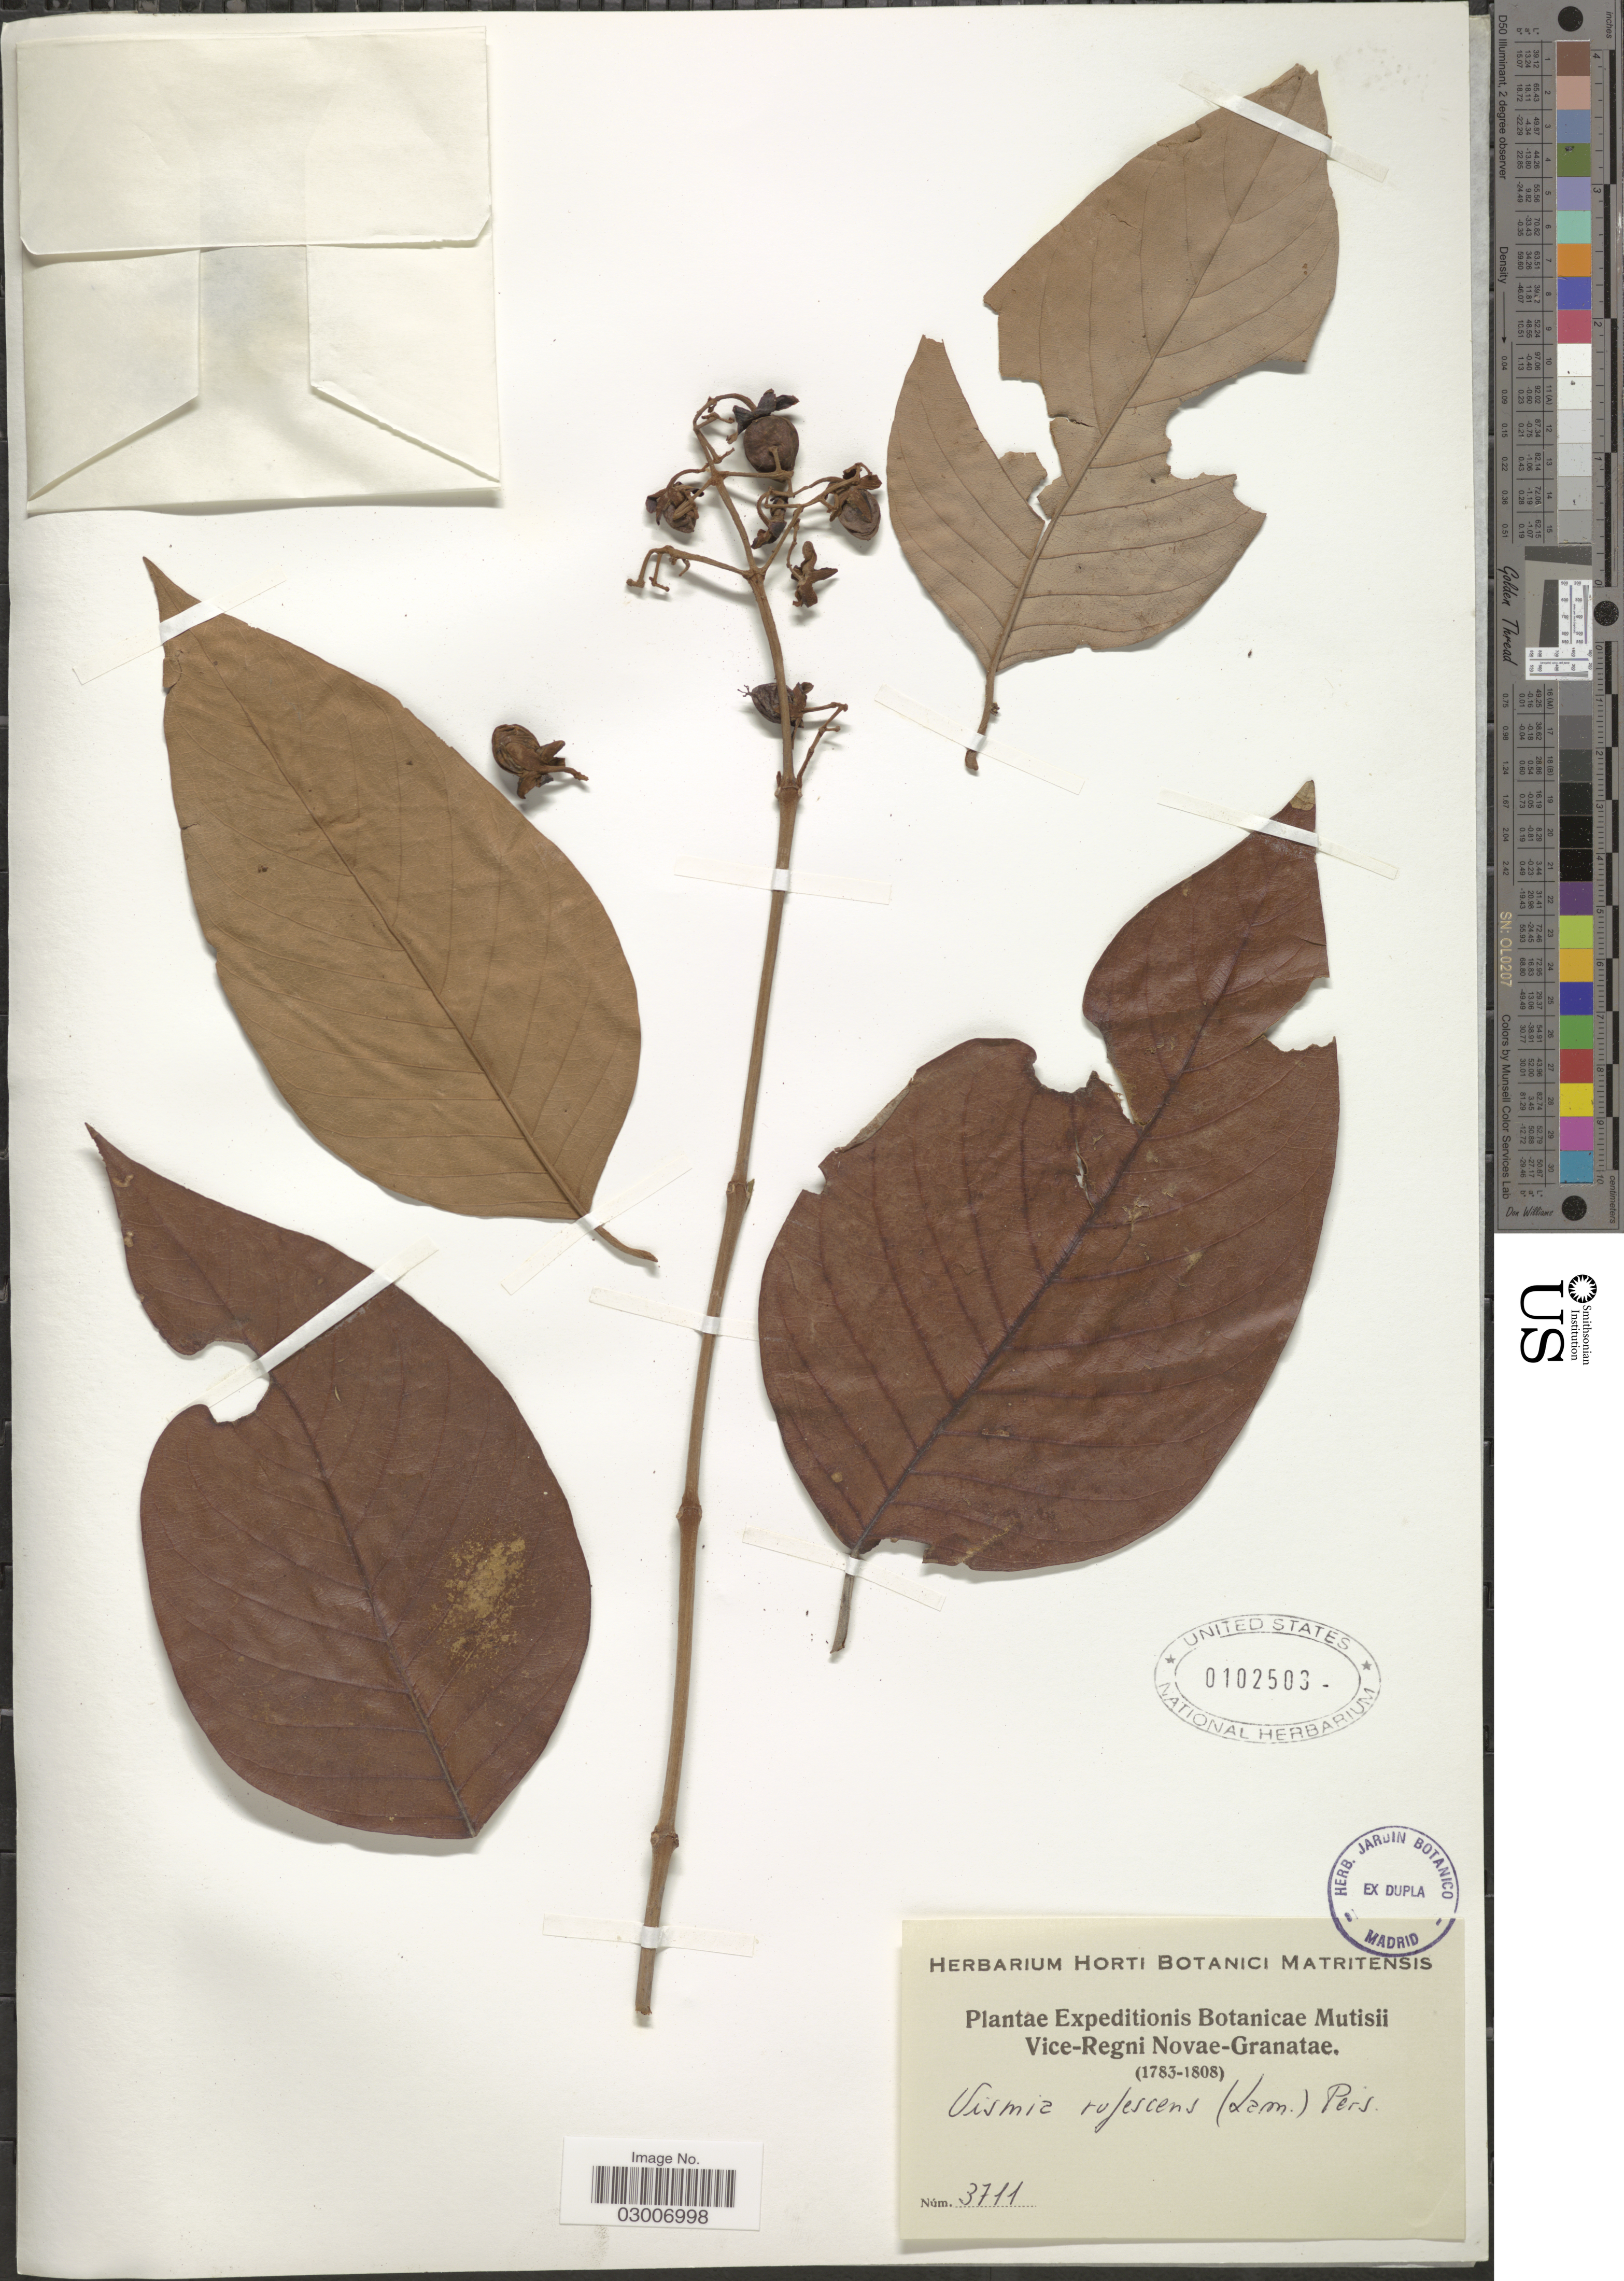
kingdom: Plantae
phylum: Tracheophyta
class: Magnoliopsida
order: Malpighiales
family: Hypericaceae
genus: Vismia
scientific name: Vismia rufescens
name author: (Lam.) Pers.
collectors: ex herb. Horti Botanici Matritensis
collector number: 3711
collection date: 1783/1808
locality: Vice-Regni Novae-Granatae.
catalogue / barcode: US 102503